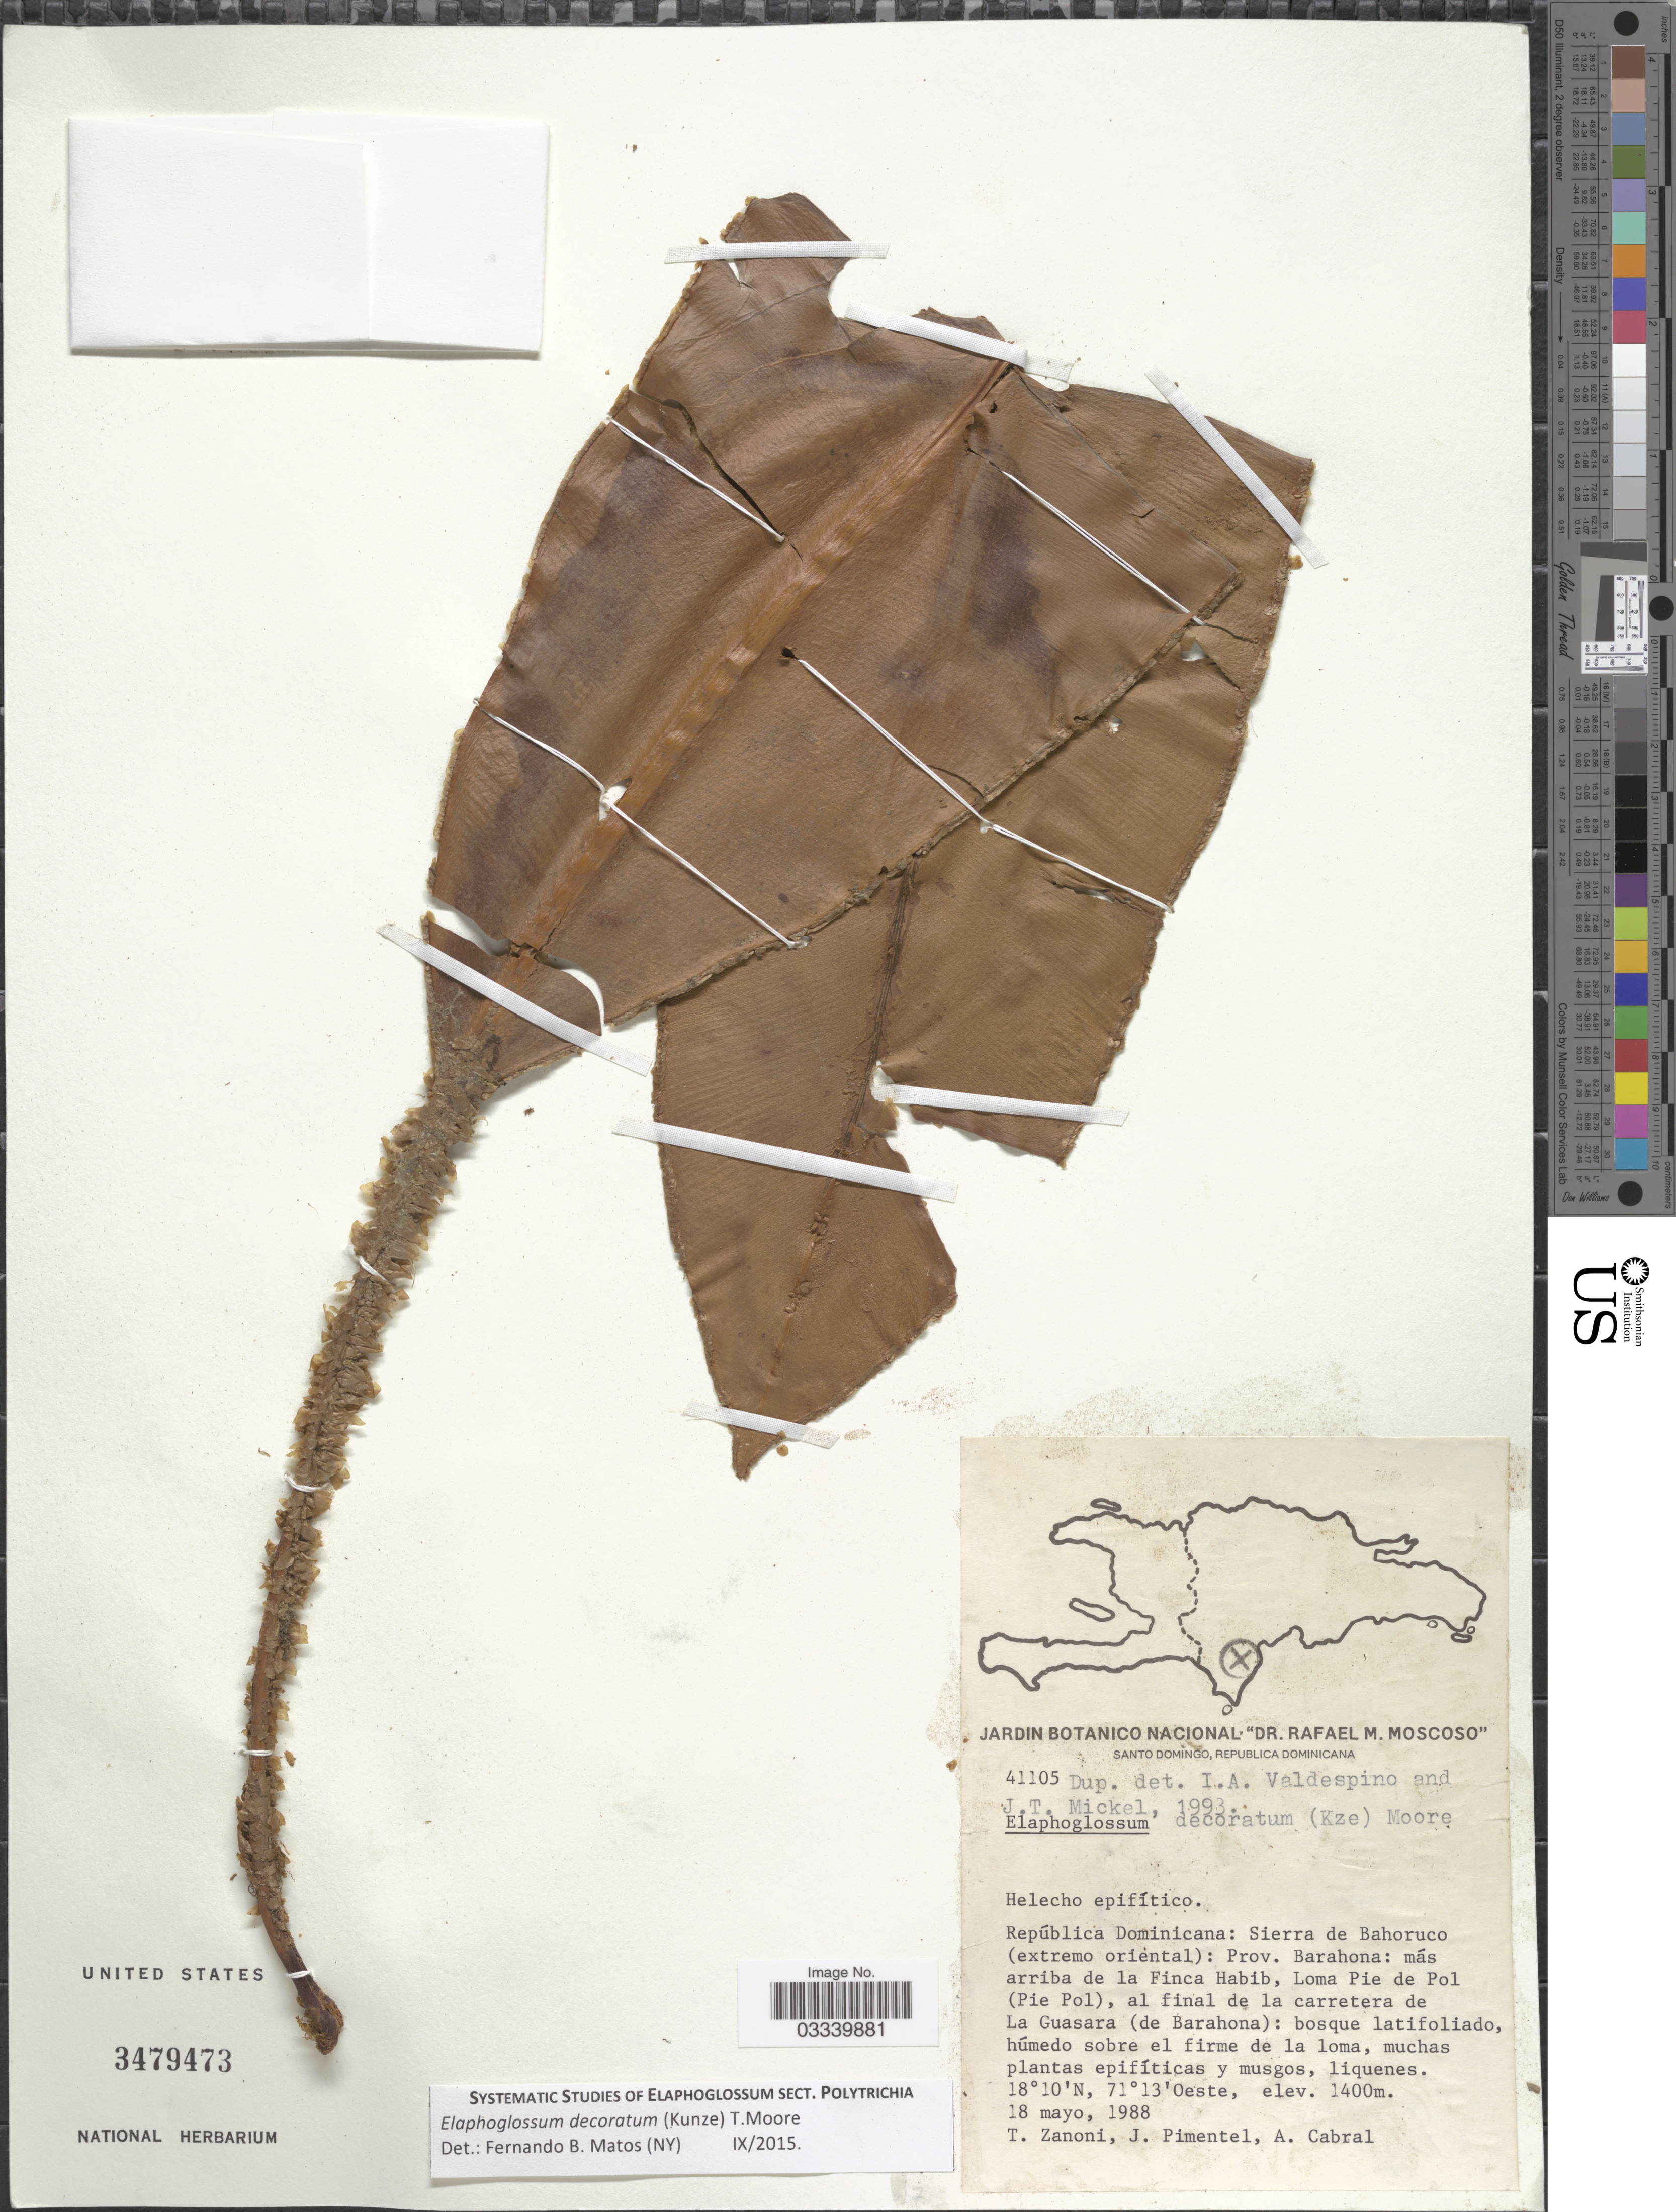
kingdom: Plantae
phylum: Tracheophyta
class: Polypodiopsida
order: Polypodiales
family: Dryopteridaceae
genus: Elaphoglossum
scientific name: Elaphoglossum decoratum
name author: (Kunze) T. Moore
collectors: T. Zanoni, J. Pimental & A. Cabral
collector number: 41105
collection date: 1988-05-18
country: Dominican Republic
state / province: Barahona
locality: Sierra de Bahoruco (extremo oriental): más arriba de la Finca Habib, Loma Pie de Pol (Pie Pol), al final de la carretera de La Guasara (de Barahona).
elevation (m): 1400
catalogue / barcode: US 3479473